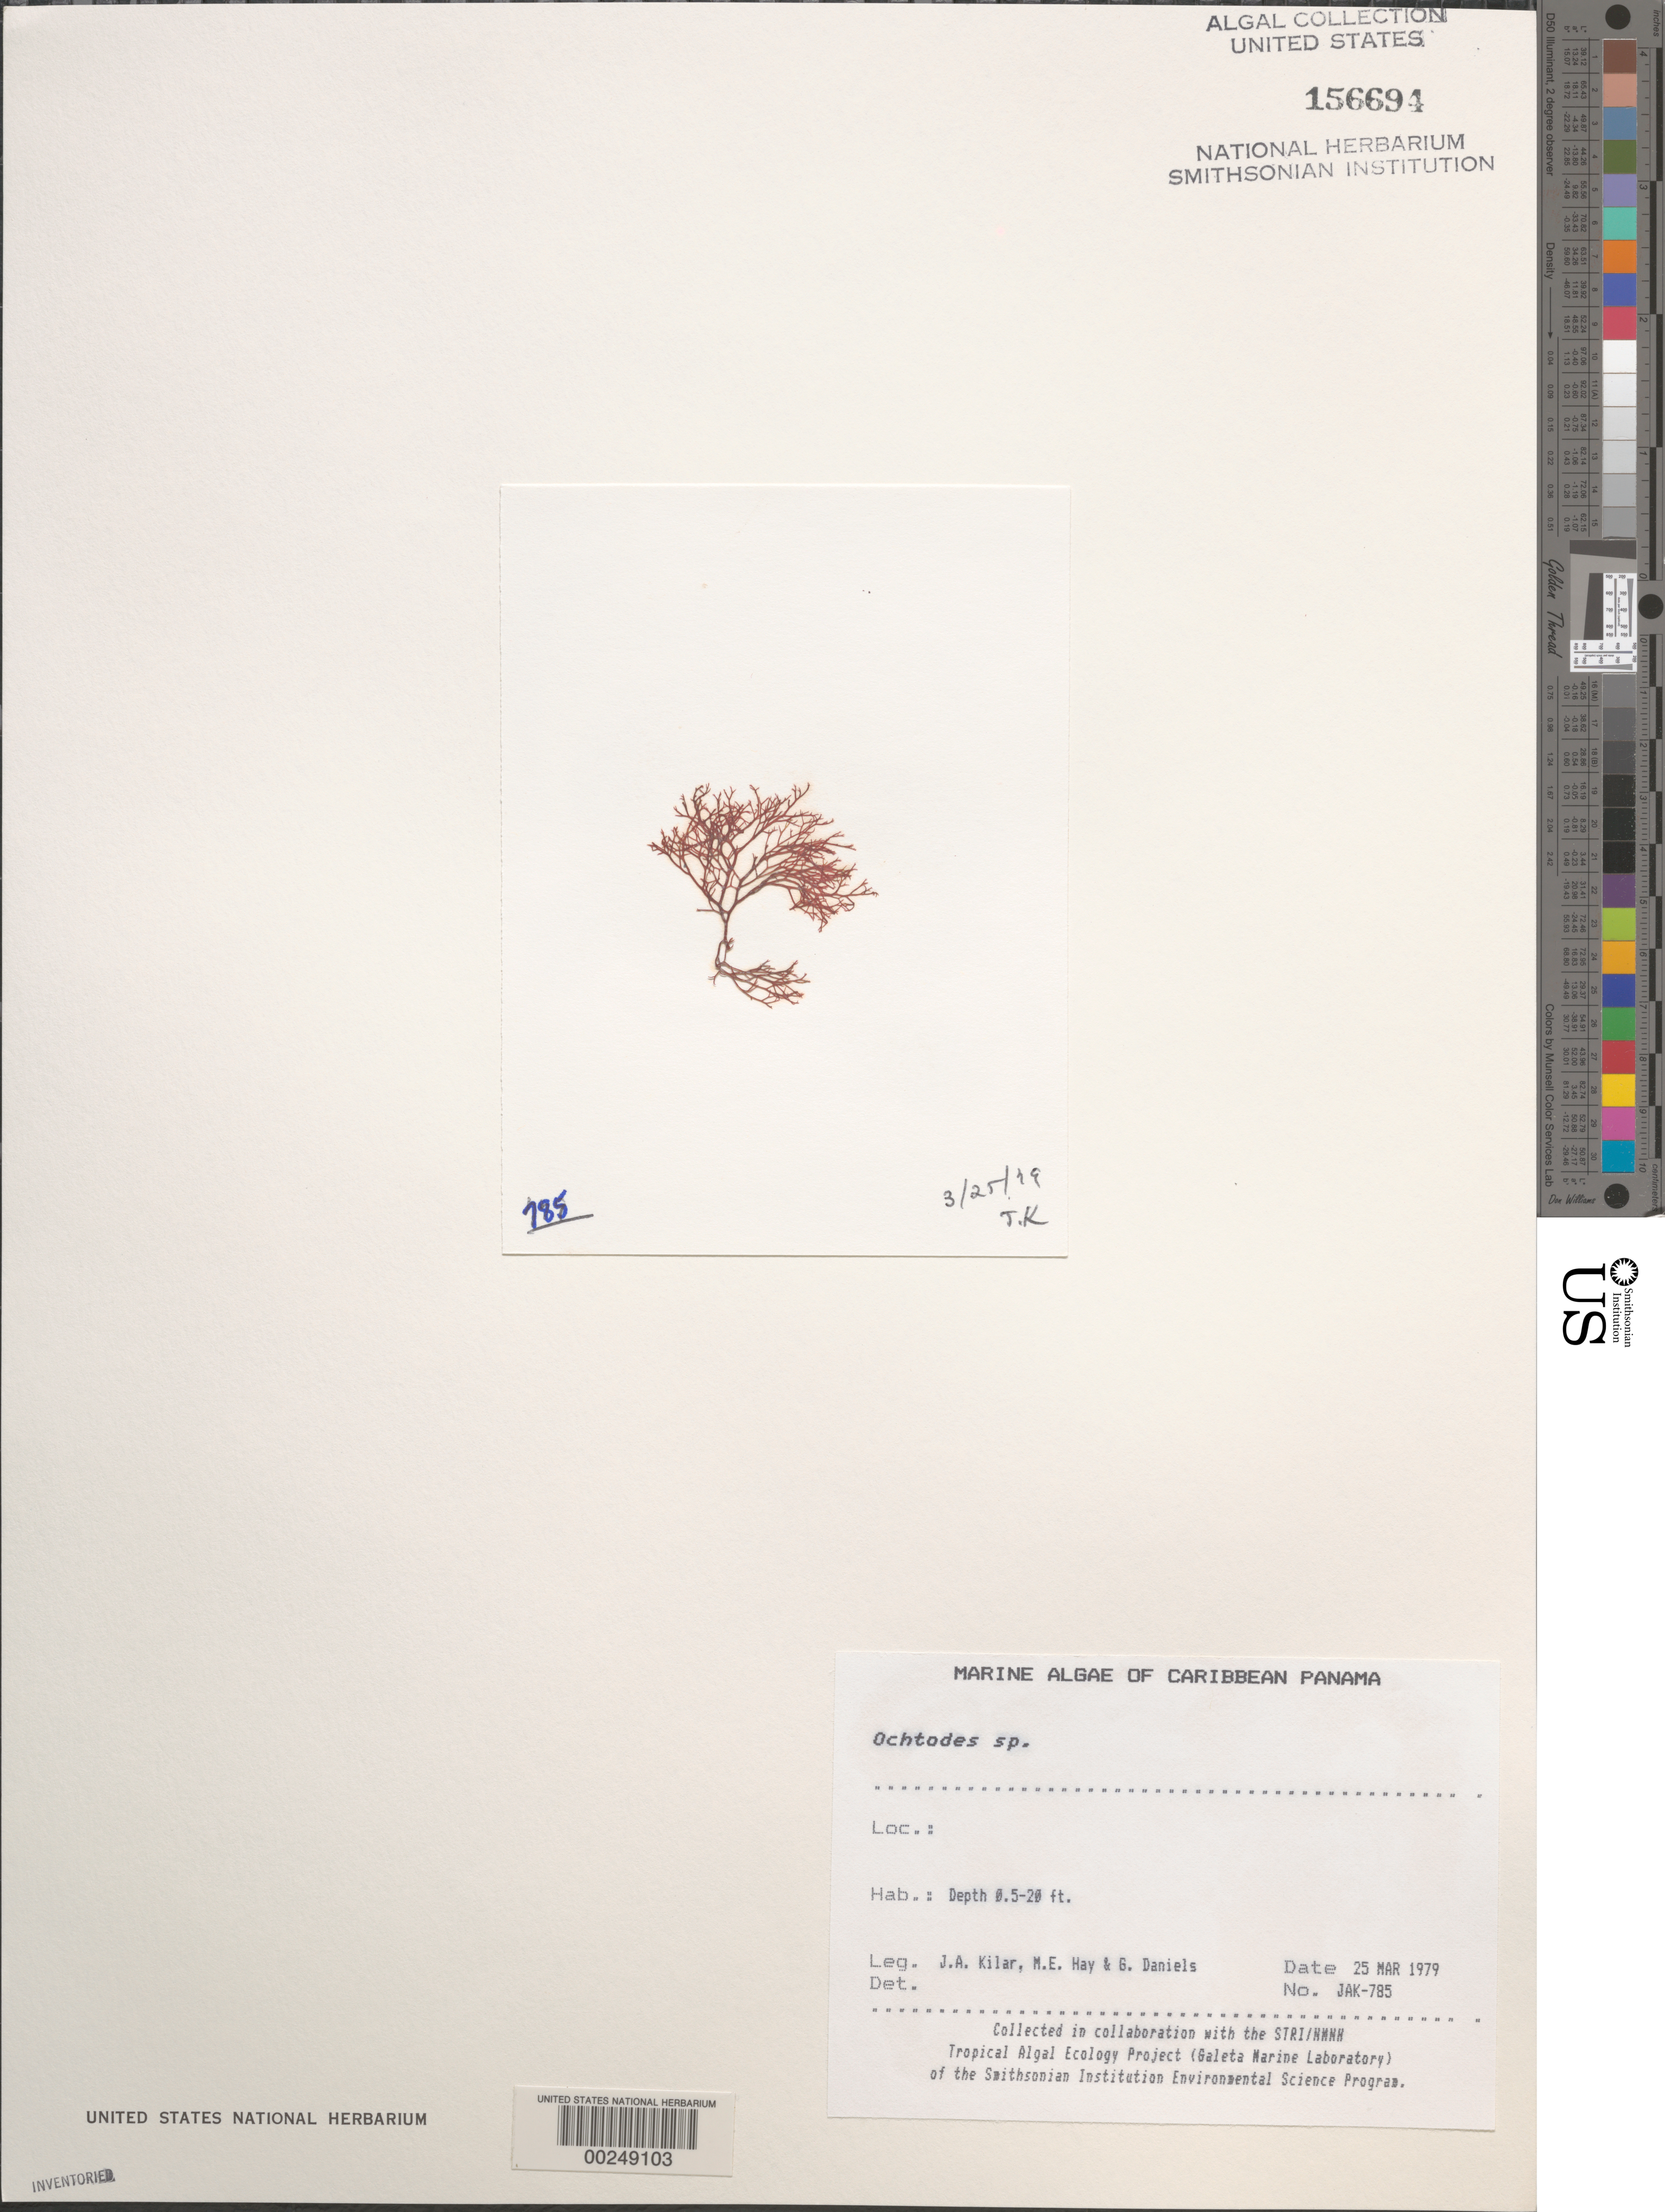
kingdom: Plantae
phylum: Rhodophyta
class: Florideophyceae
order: Gigartinales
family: Rhizophyllidaceae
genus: Ochtodes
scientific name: Ochtodes sp.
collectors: J. A. Kilar, M. E. Hay & G. S. Daniels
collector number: JAK-785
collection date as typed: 25 Mar 1979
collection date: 1979-03-25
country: Panama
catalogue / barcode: US 156694